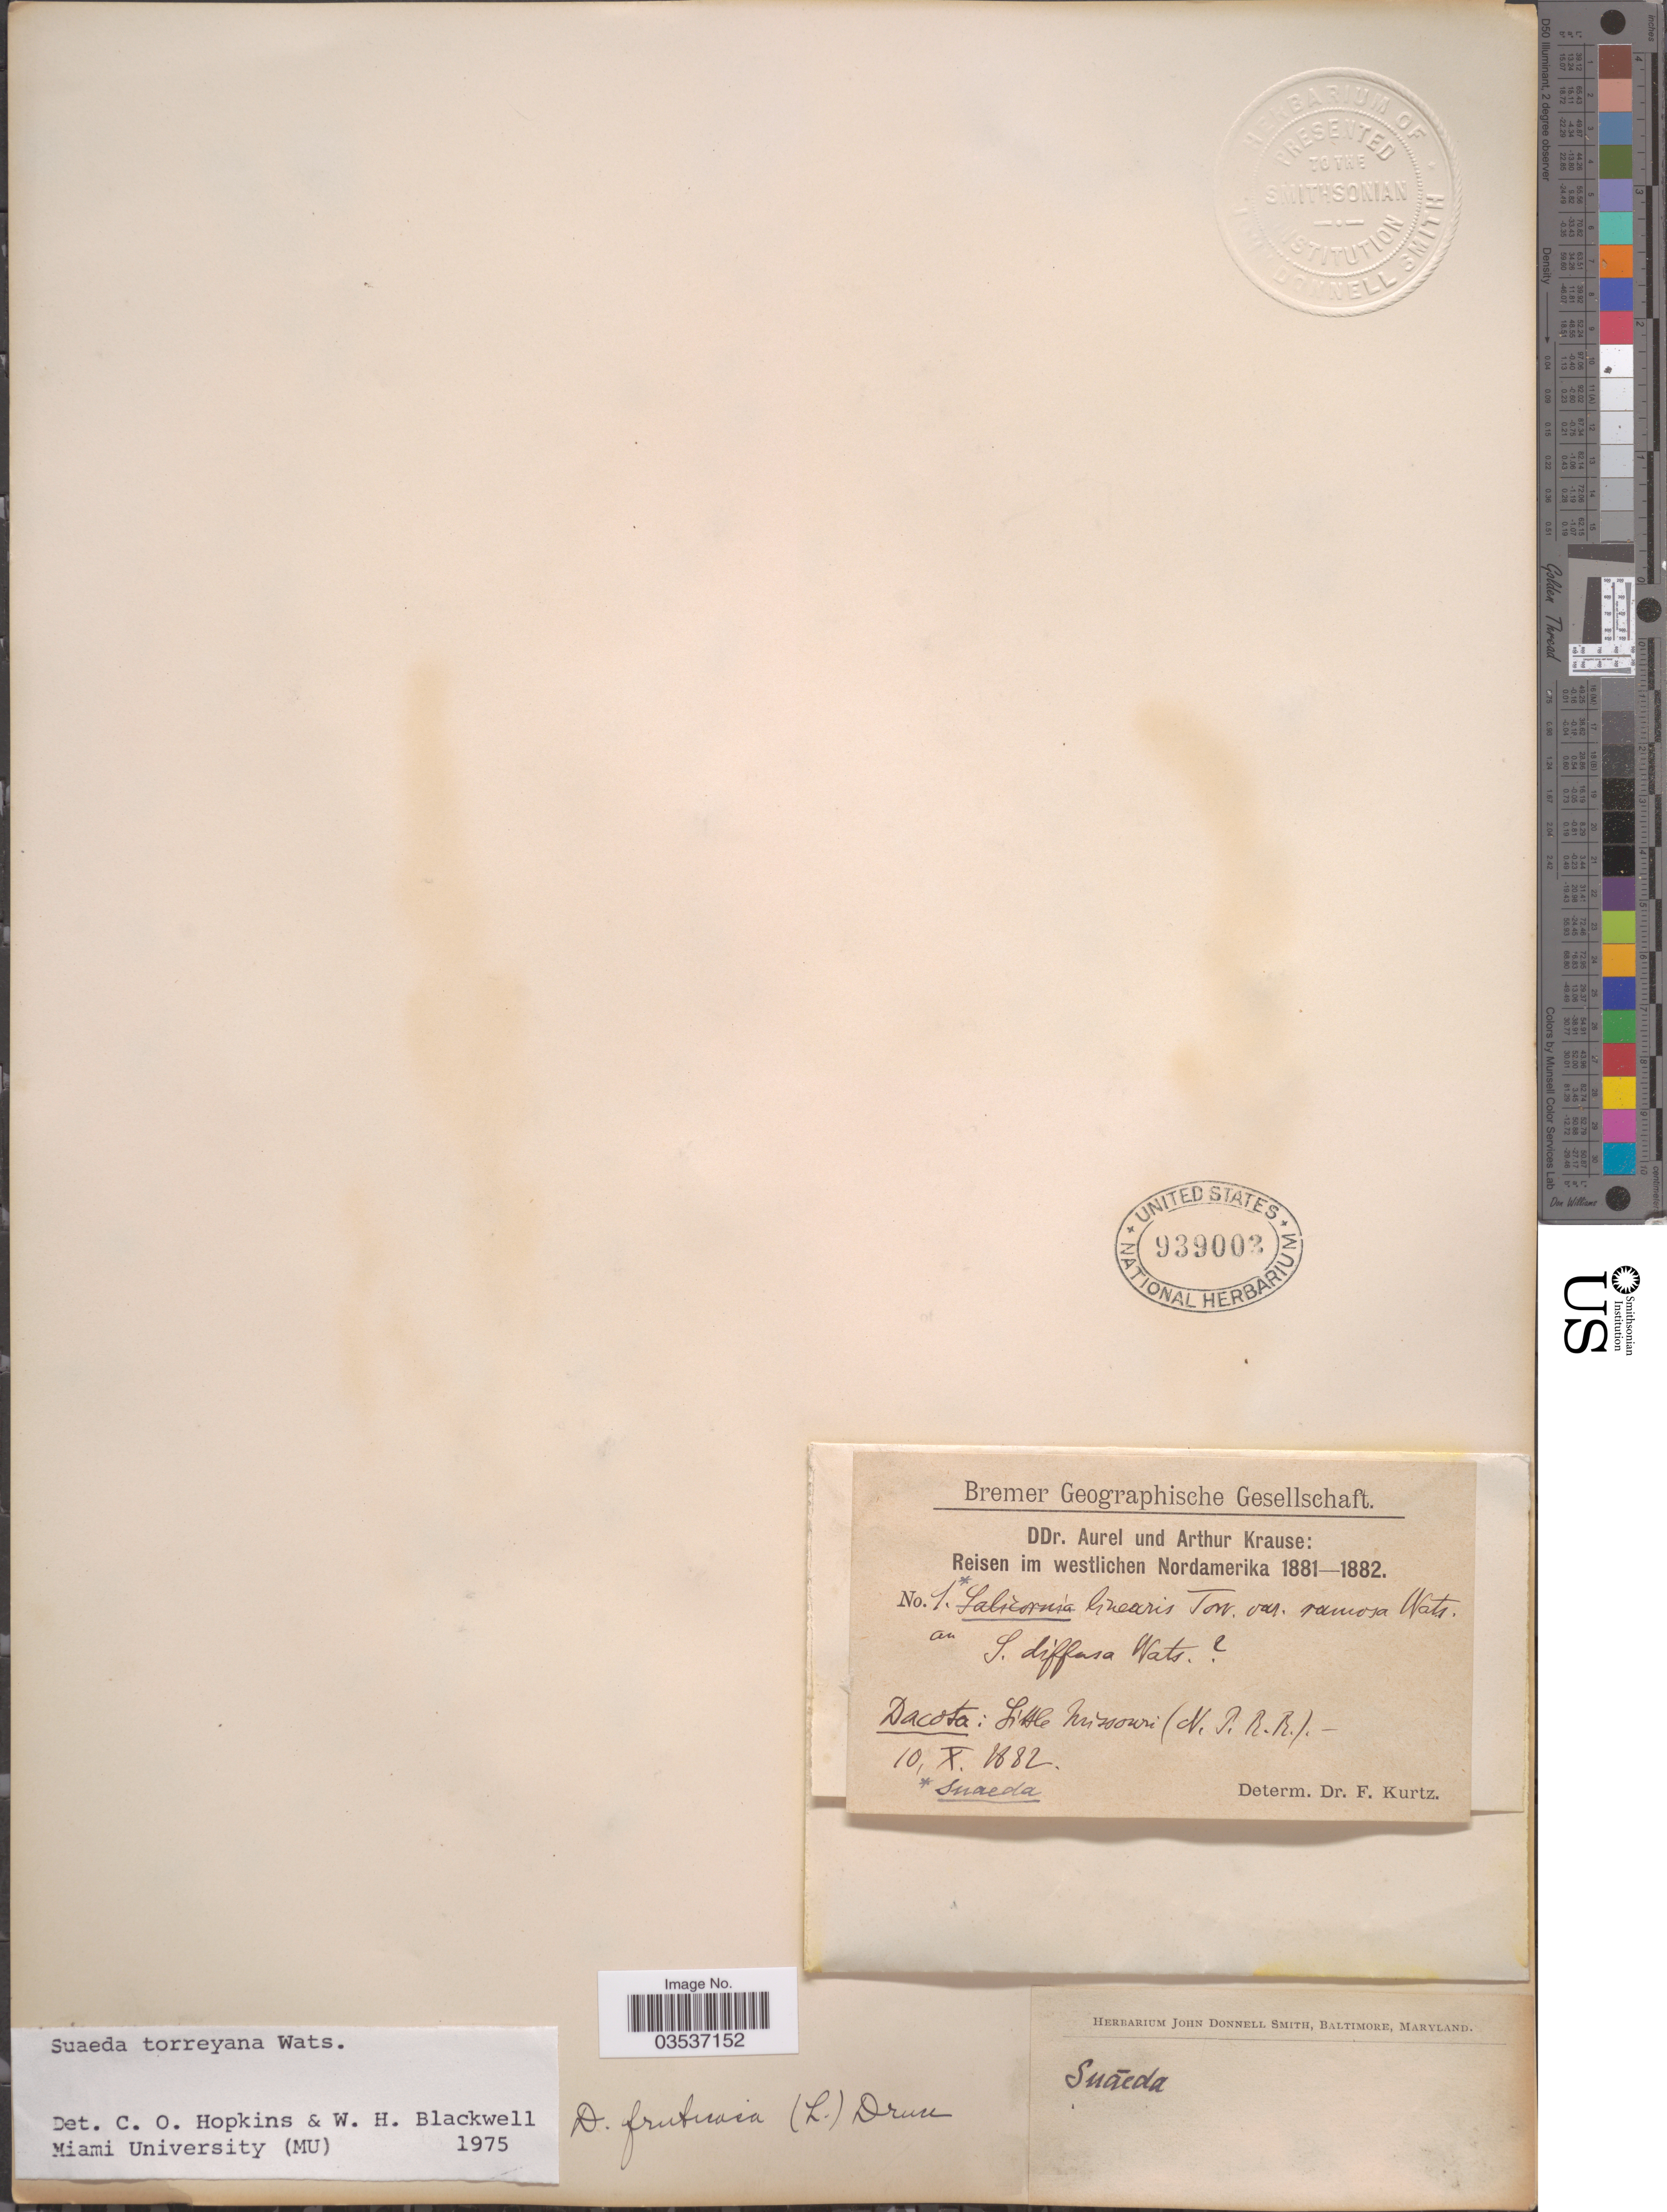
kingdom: Plantae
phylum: Tracheophyta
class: Magnoliopsida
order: Caryophyllales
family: Amaranthaceae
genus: Suaeda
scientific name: Suaeda torreyana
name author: S. Watson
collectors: A. Krause & A. Krause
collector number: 1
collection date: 1882-10-10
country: United States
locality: Dacota: Little Missouri (N.P.R.R.)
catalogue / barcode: US 939003